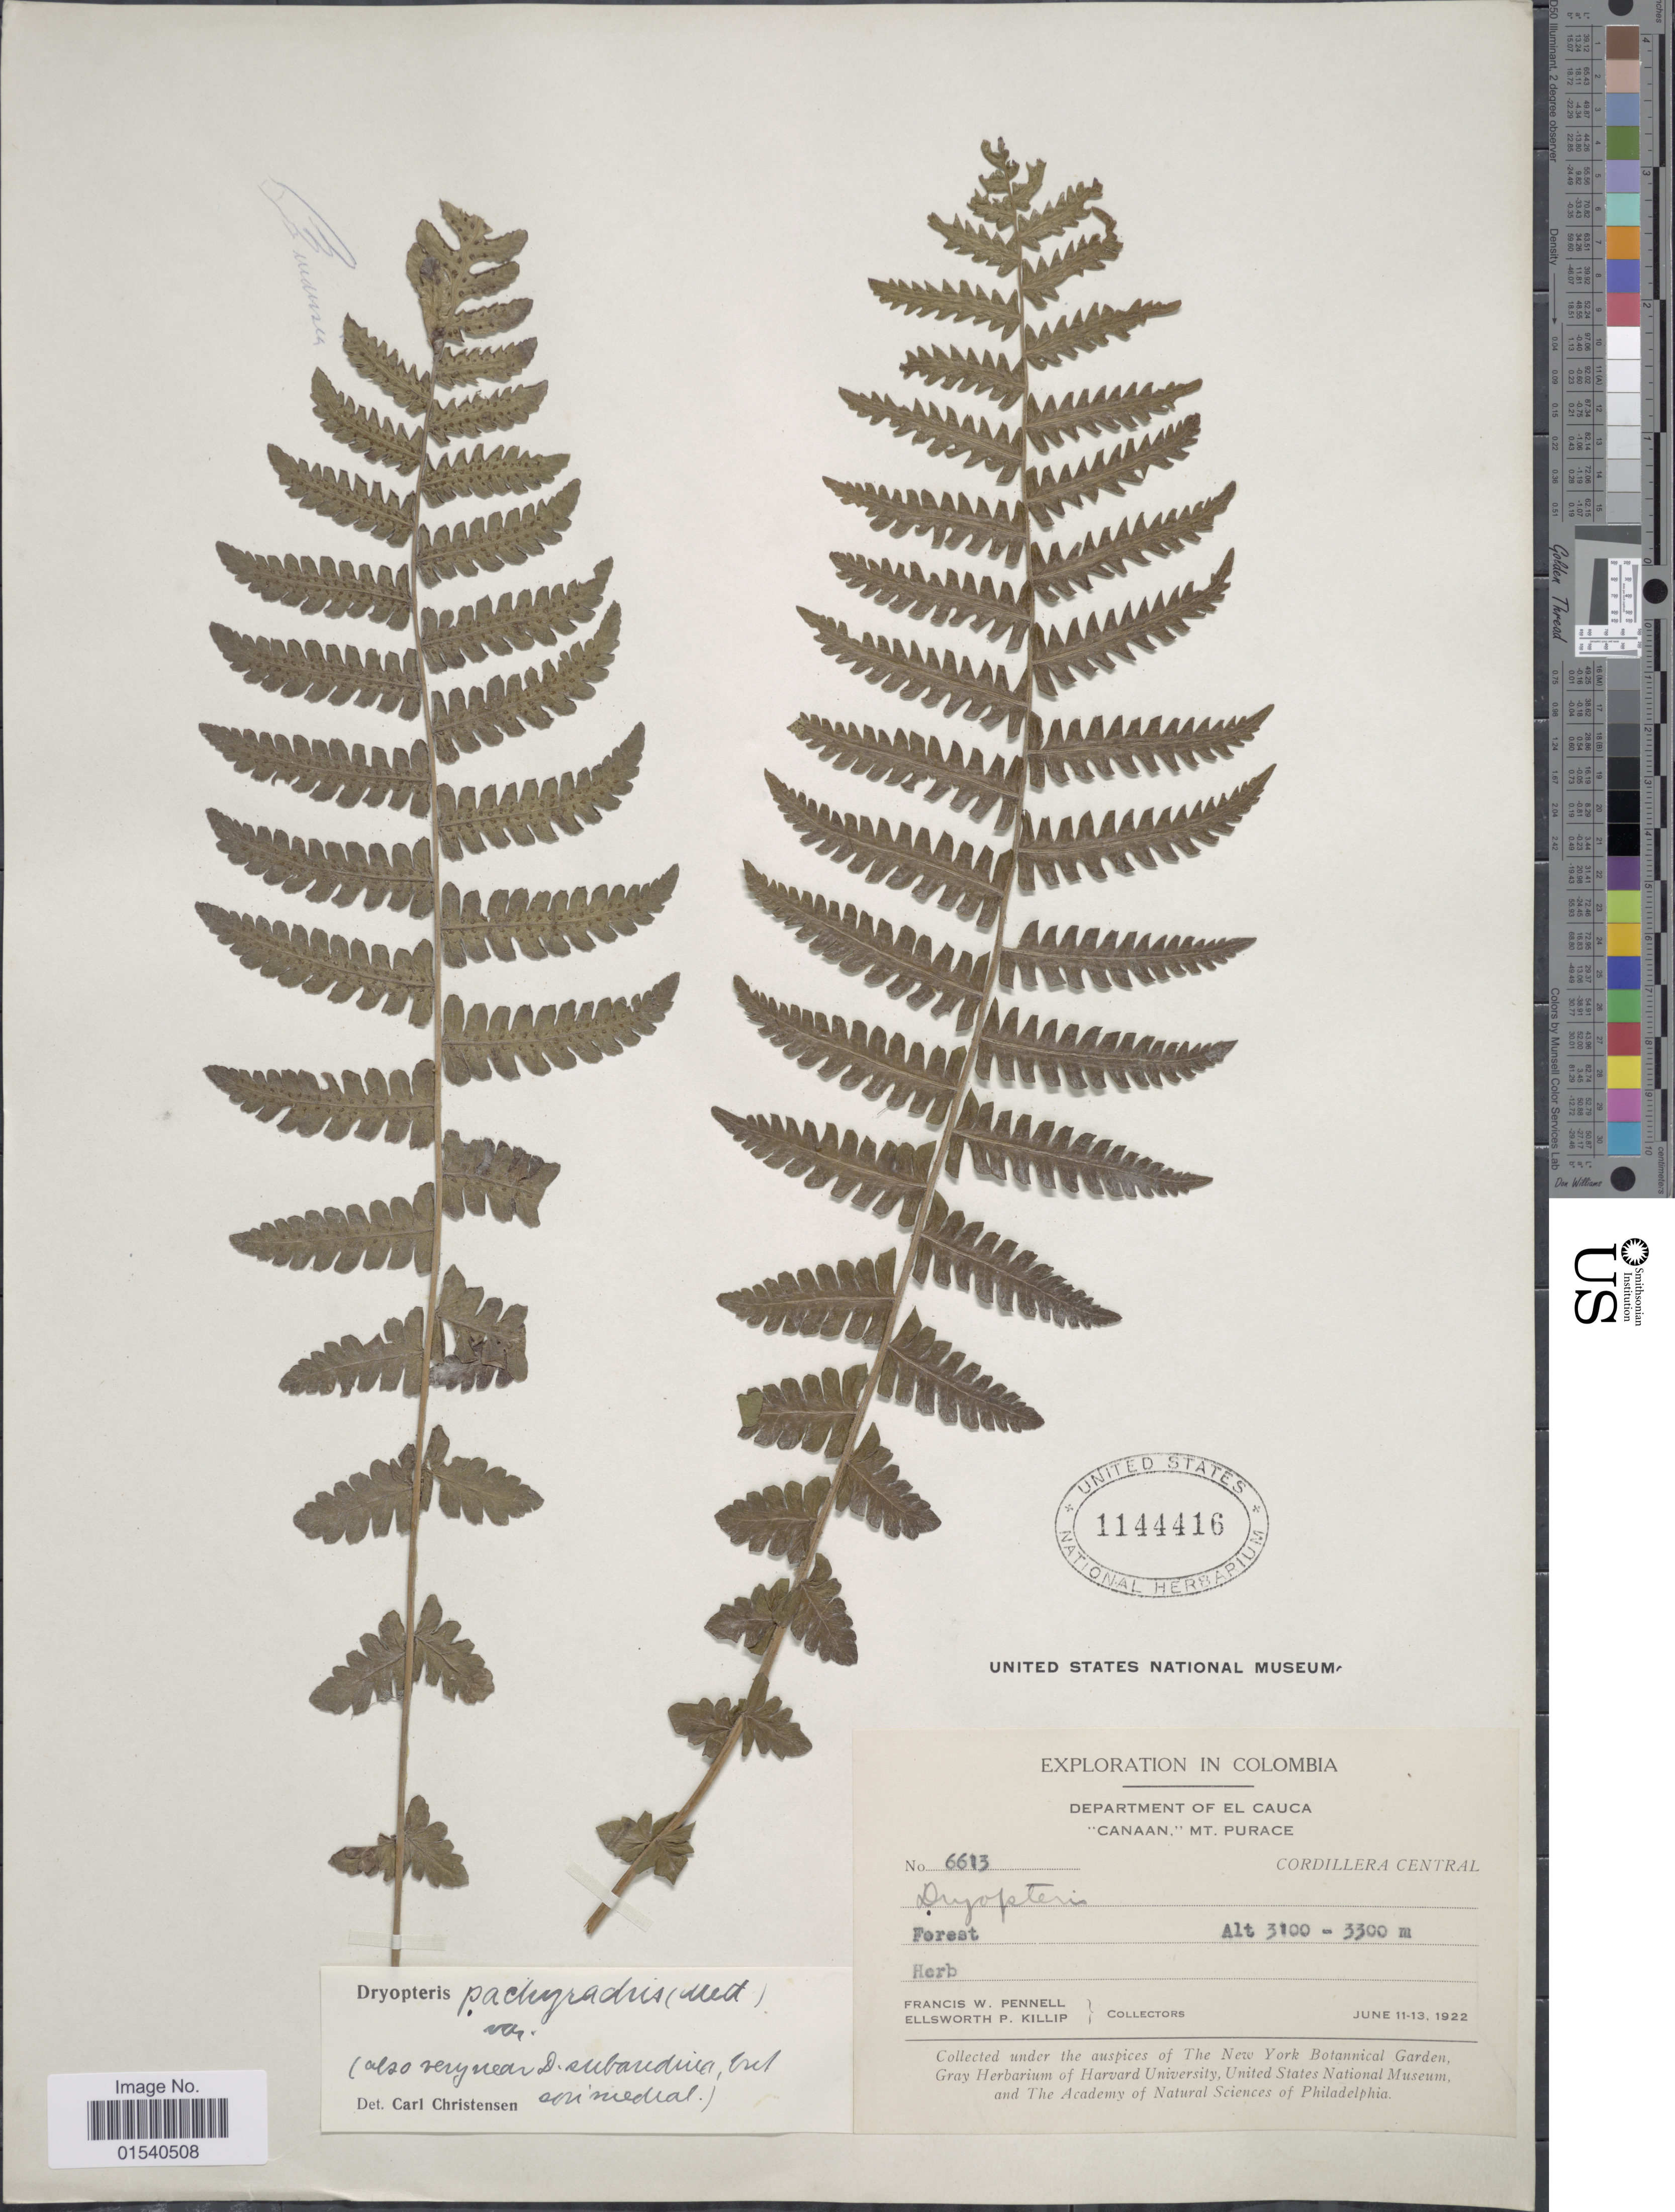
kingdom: Plantae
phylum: Tracheophyta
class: Polypodiopsida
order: Polypodiales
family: Thelypteridaceae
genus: Amauropelta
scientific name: Amauropelta pachyrachis (Kunze) comb. nov., ined 2015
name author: (Kunze)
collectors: F. W. Pennell & E. P. Killip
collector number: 6613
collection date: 1922-06-11/1922-06-13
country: Colombia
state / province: Cauca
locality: Department of El Cauca 'Canaan,' Mt Purace, Cordillera Central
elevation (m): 3100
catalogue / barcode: US 1144416